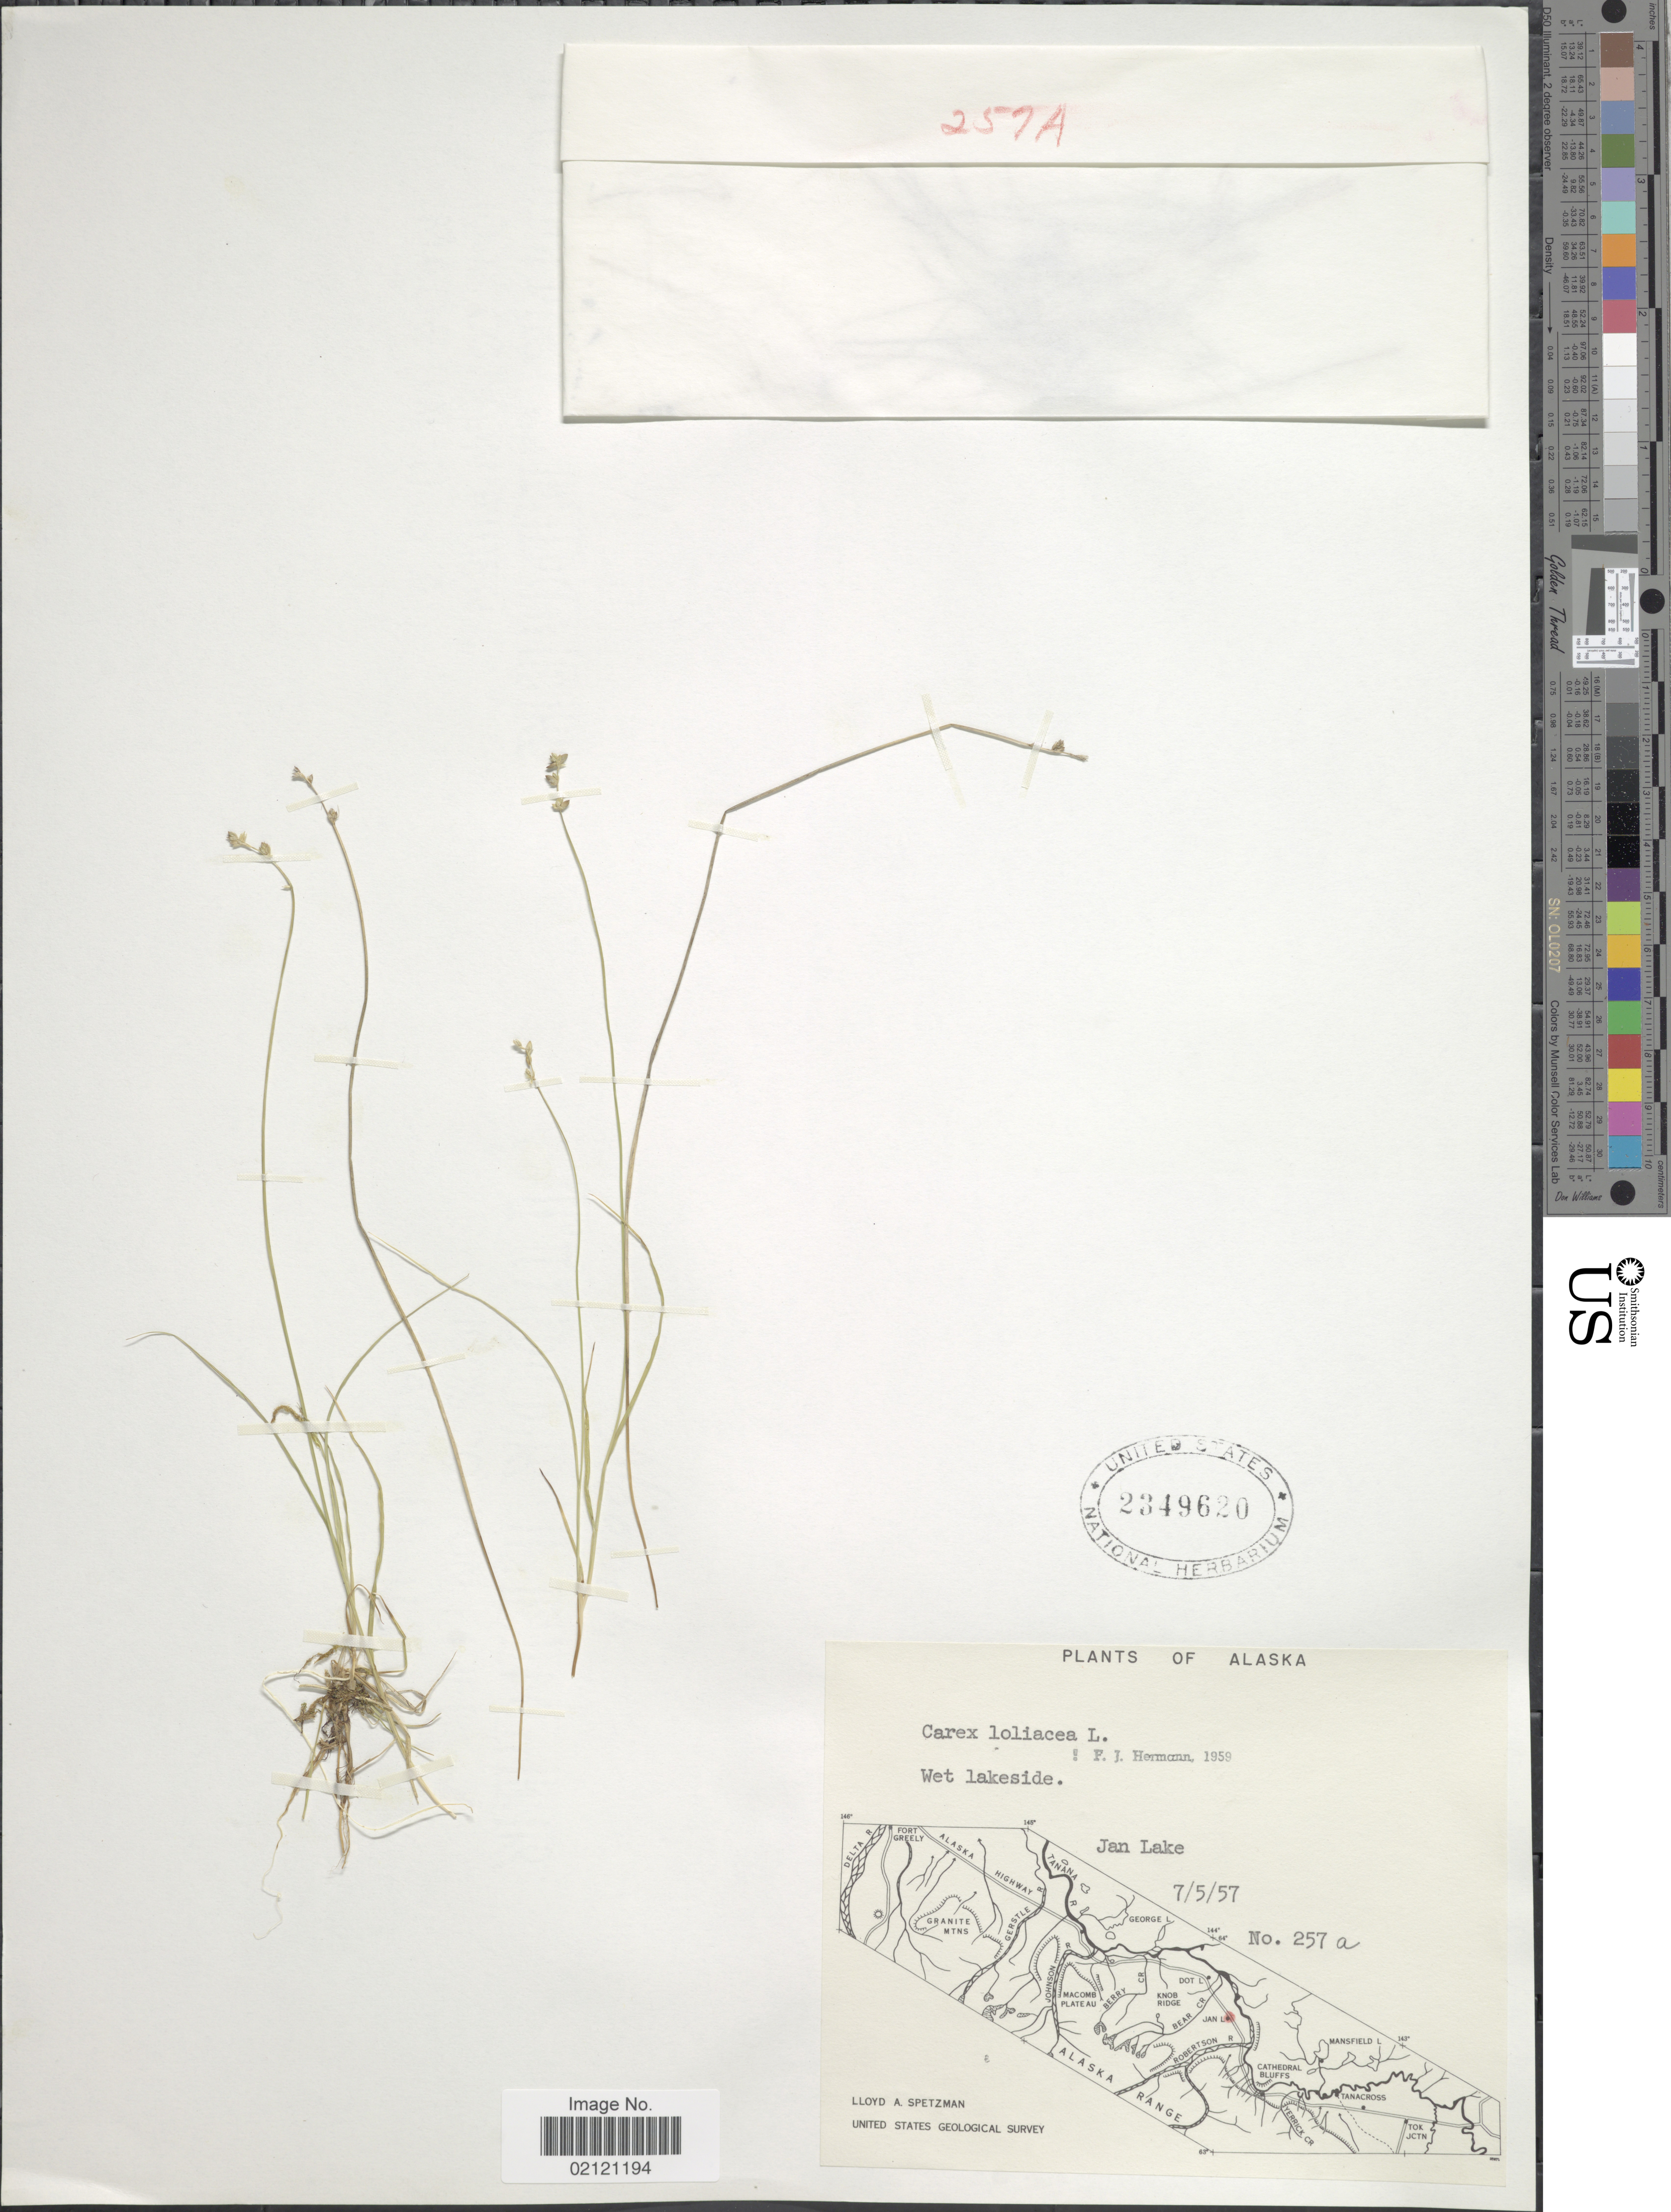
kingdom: Plantae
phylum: Tracheophyta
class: Liliopsida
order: Poales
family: Cyperaceae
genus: Carex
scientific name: Carex loliacea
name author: L.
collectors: L. Spetzman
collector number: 257a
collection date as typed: Transcribed d/m/y: 5/7/57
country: United States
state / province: Alaska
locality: Wet lakeside, Jan Lake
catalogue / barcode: US 2349620